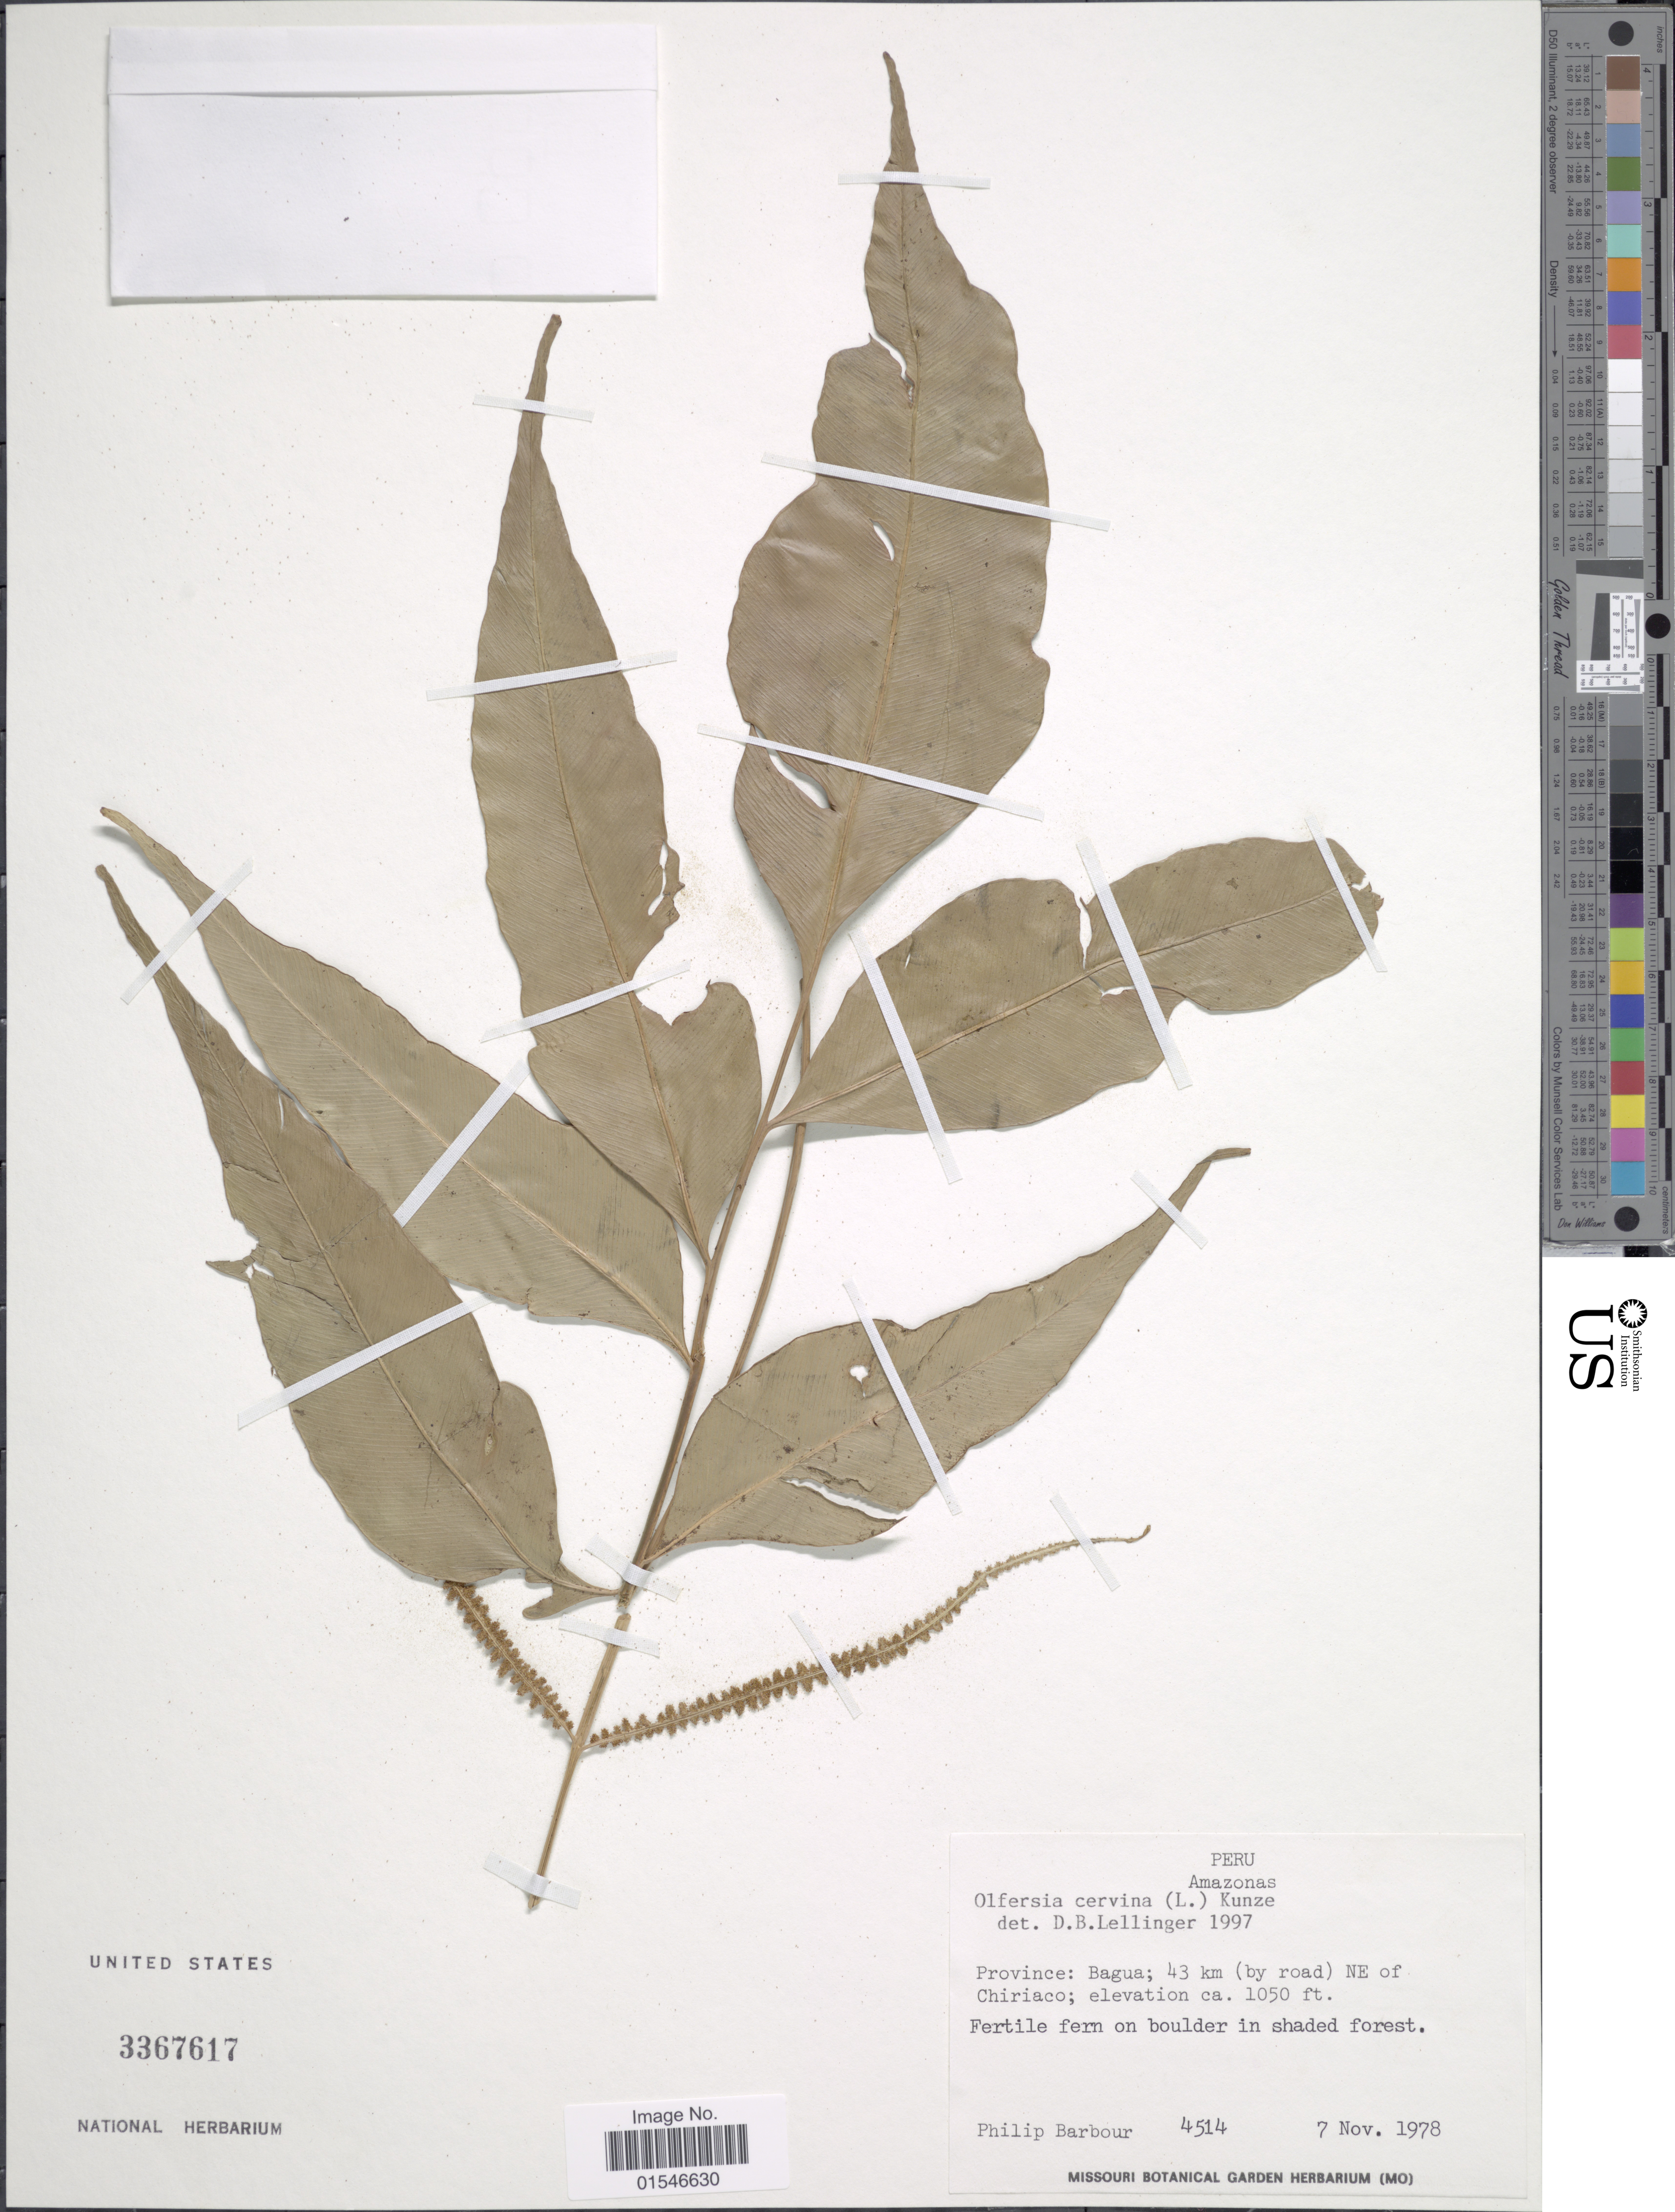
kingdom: Plantae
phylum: Tracheophyta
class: Polypodiopsida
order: Polypodiales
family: Dryopteridaceae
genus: Olfersia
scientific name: Olfersia cervina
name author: (L.) Kunze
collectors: P. Barbour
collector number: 4514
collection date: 1978-11-07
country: Peru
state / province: Amazonas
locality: Province: Bagua; 43 km (by road) NE of Chiriaco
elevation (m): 320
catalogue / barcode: US 3367617